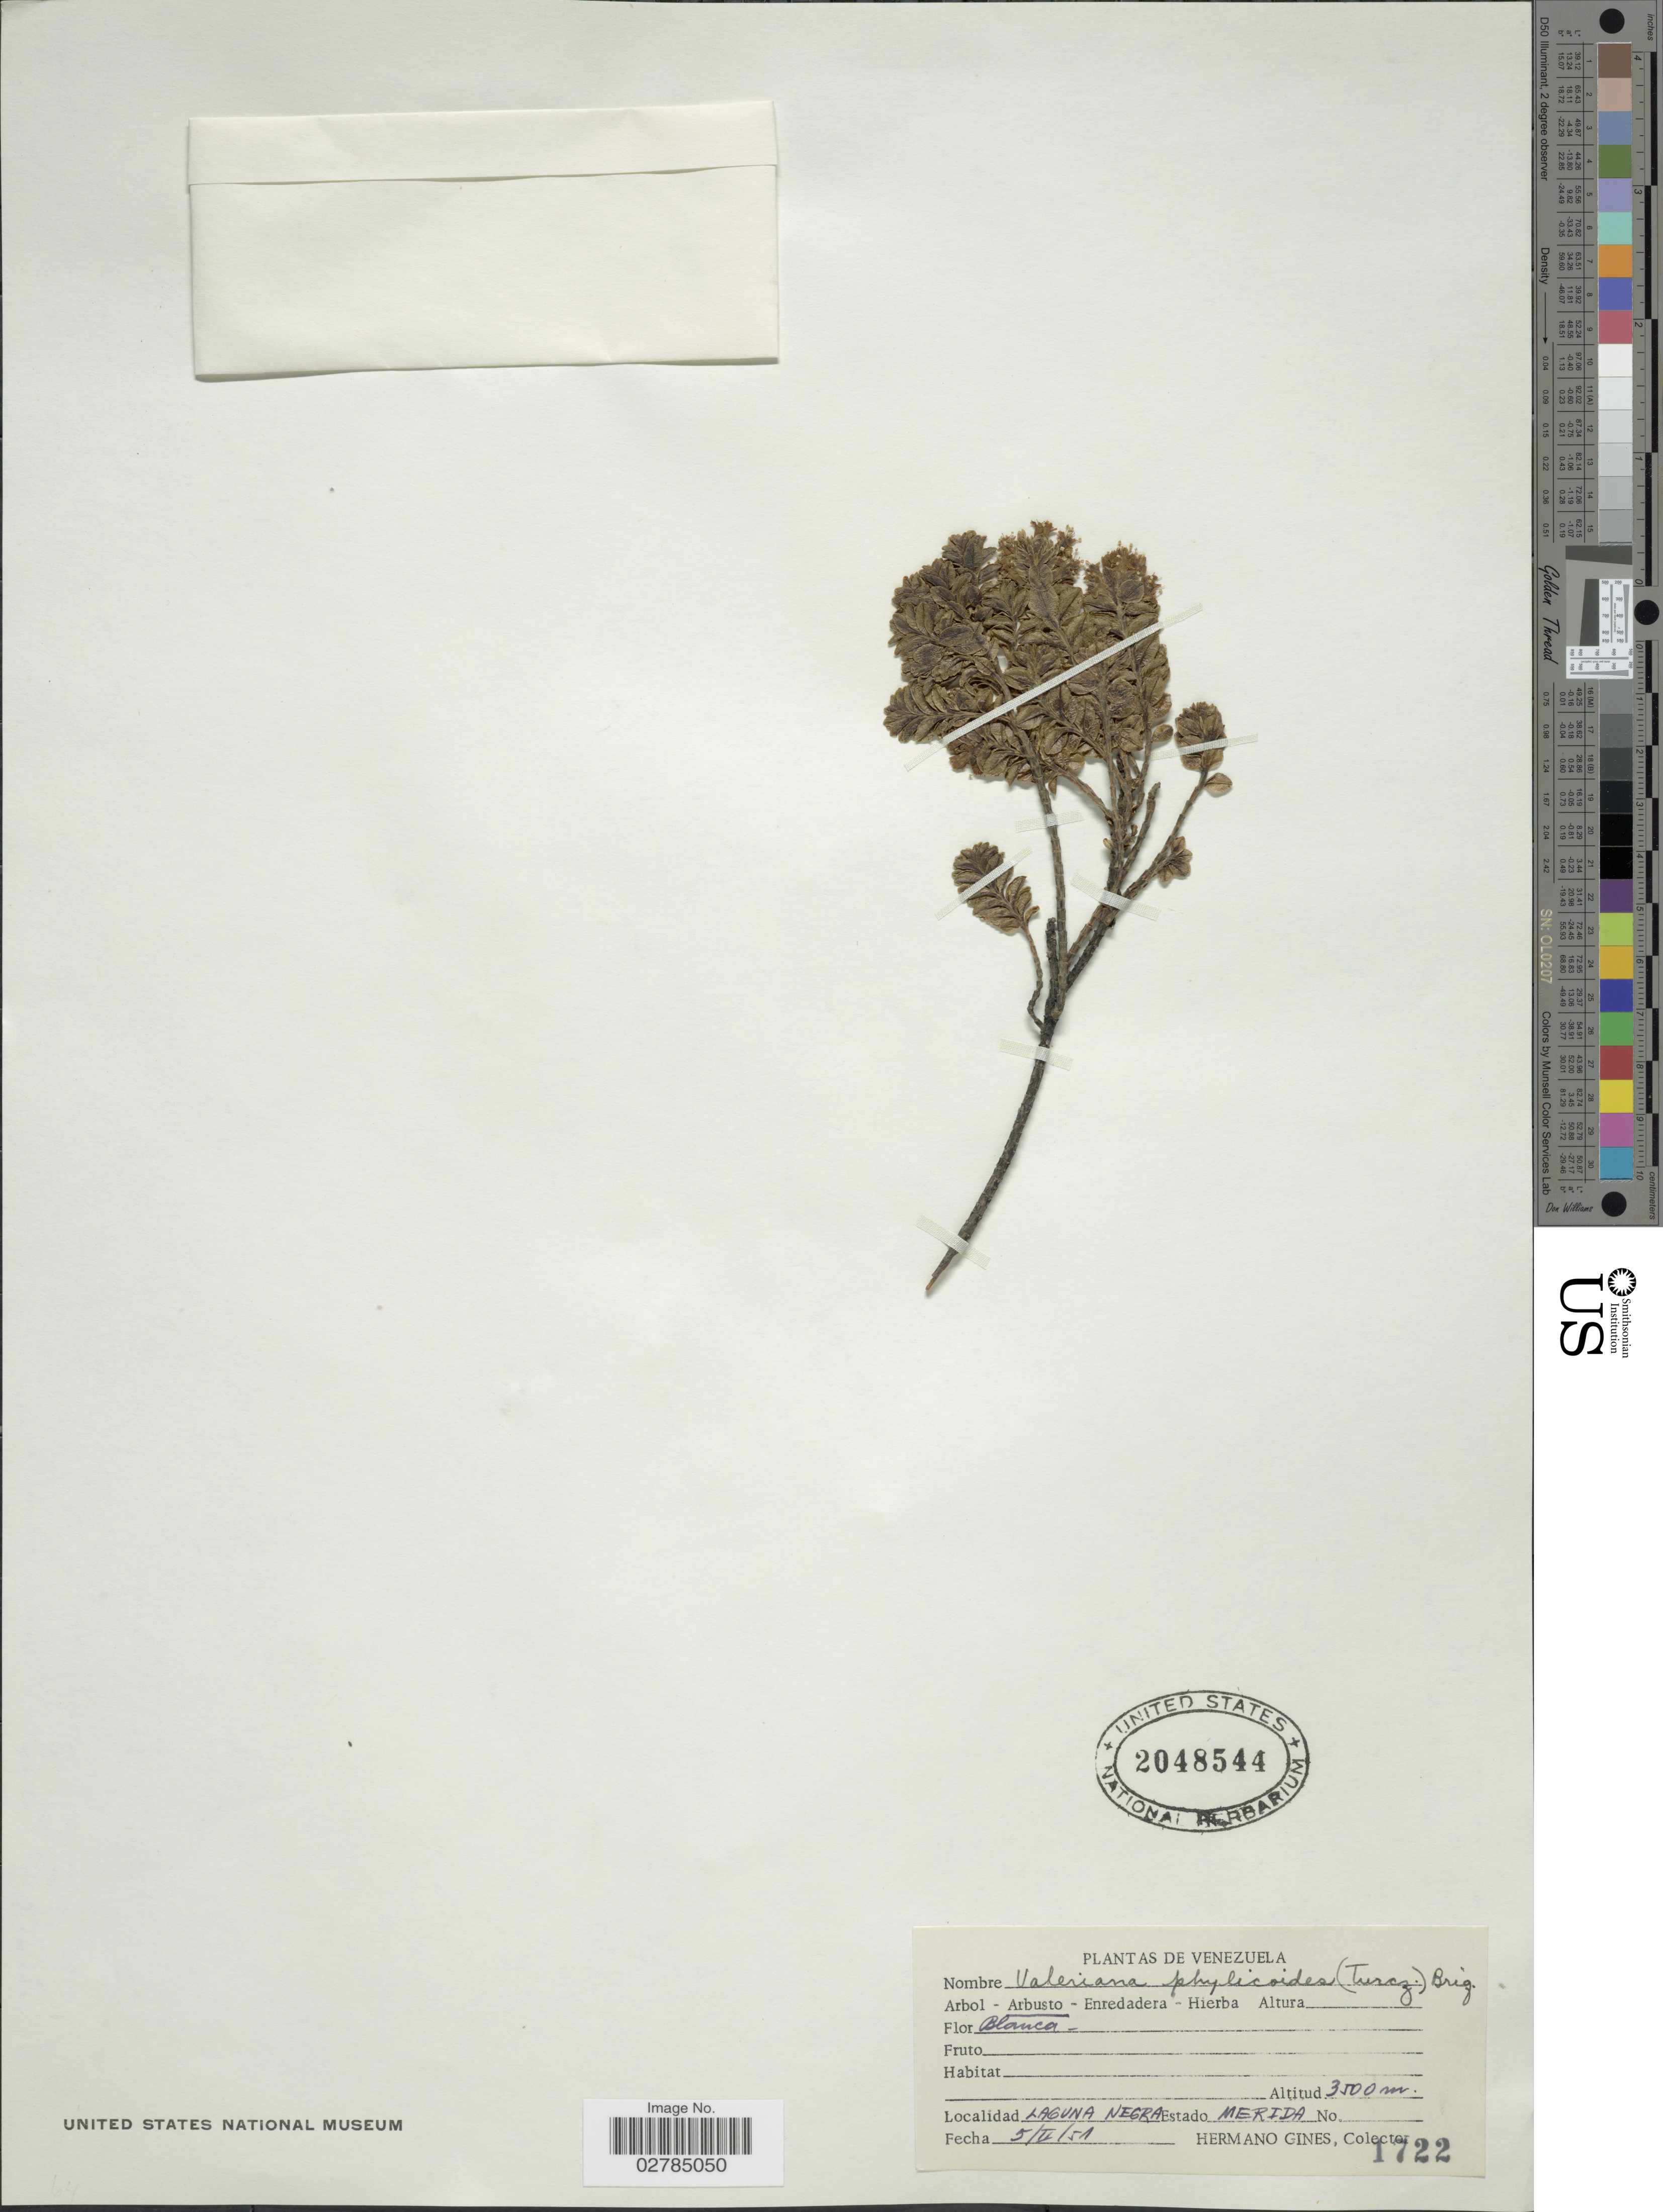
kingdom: Plantae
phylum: Tracheophyta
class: Magnoliopsida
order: Dipsacales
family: Caprifoliaceae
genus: Valeriana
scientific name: Valeriana phylicoides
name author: (Turcz.) Briq.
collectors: Bro. Gines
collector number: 1722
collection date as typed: Transcribed d/m/y: 5/2/51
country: Venezuela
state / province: Mérida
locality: Laguna Negra.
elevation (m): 3500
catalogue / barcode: US 2048544